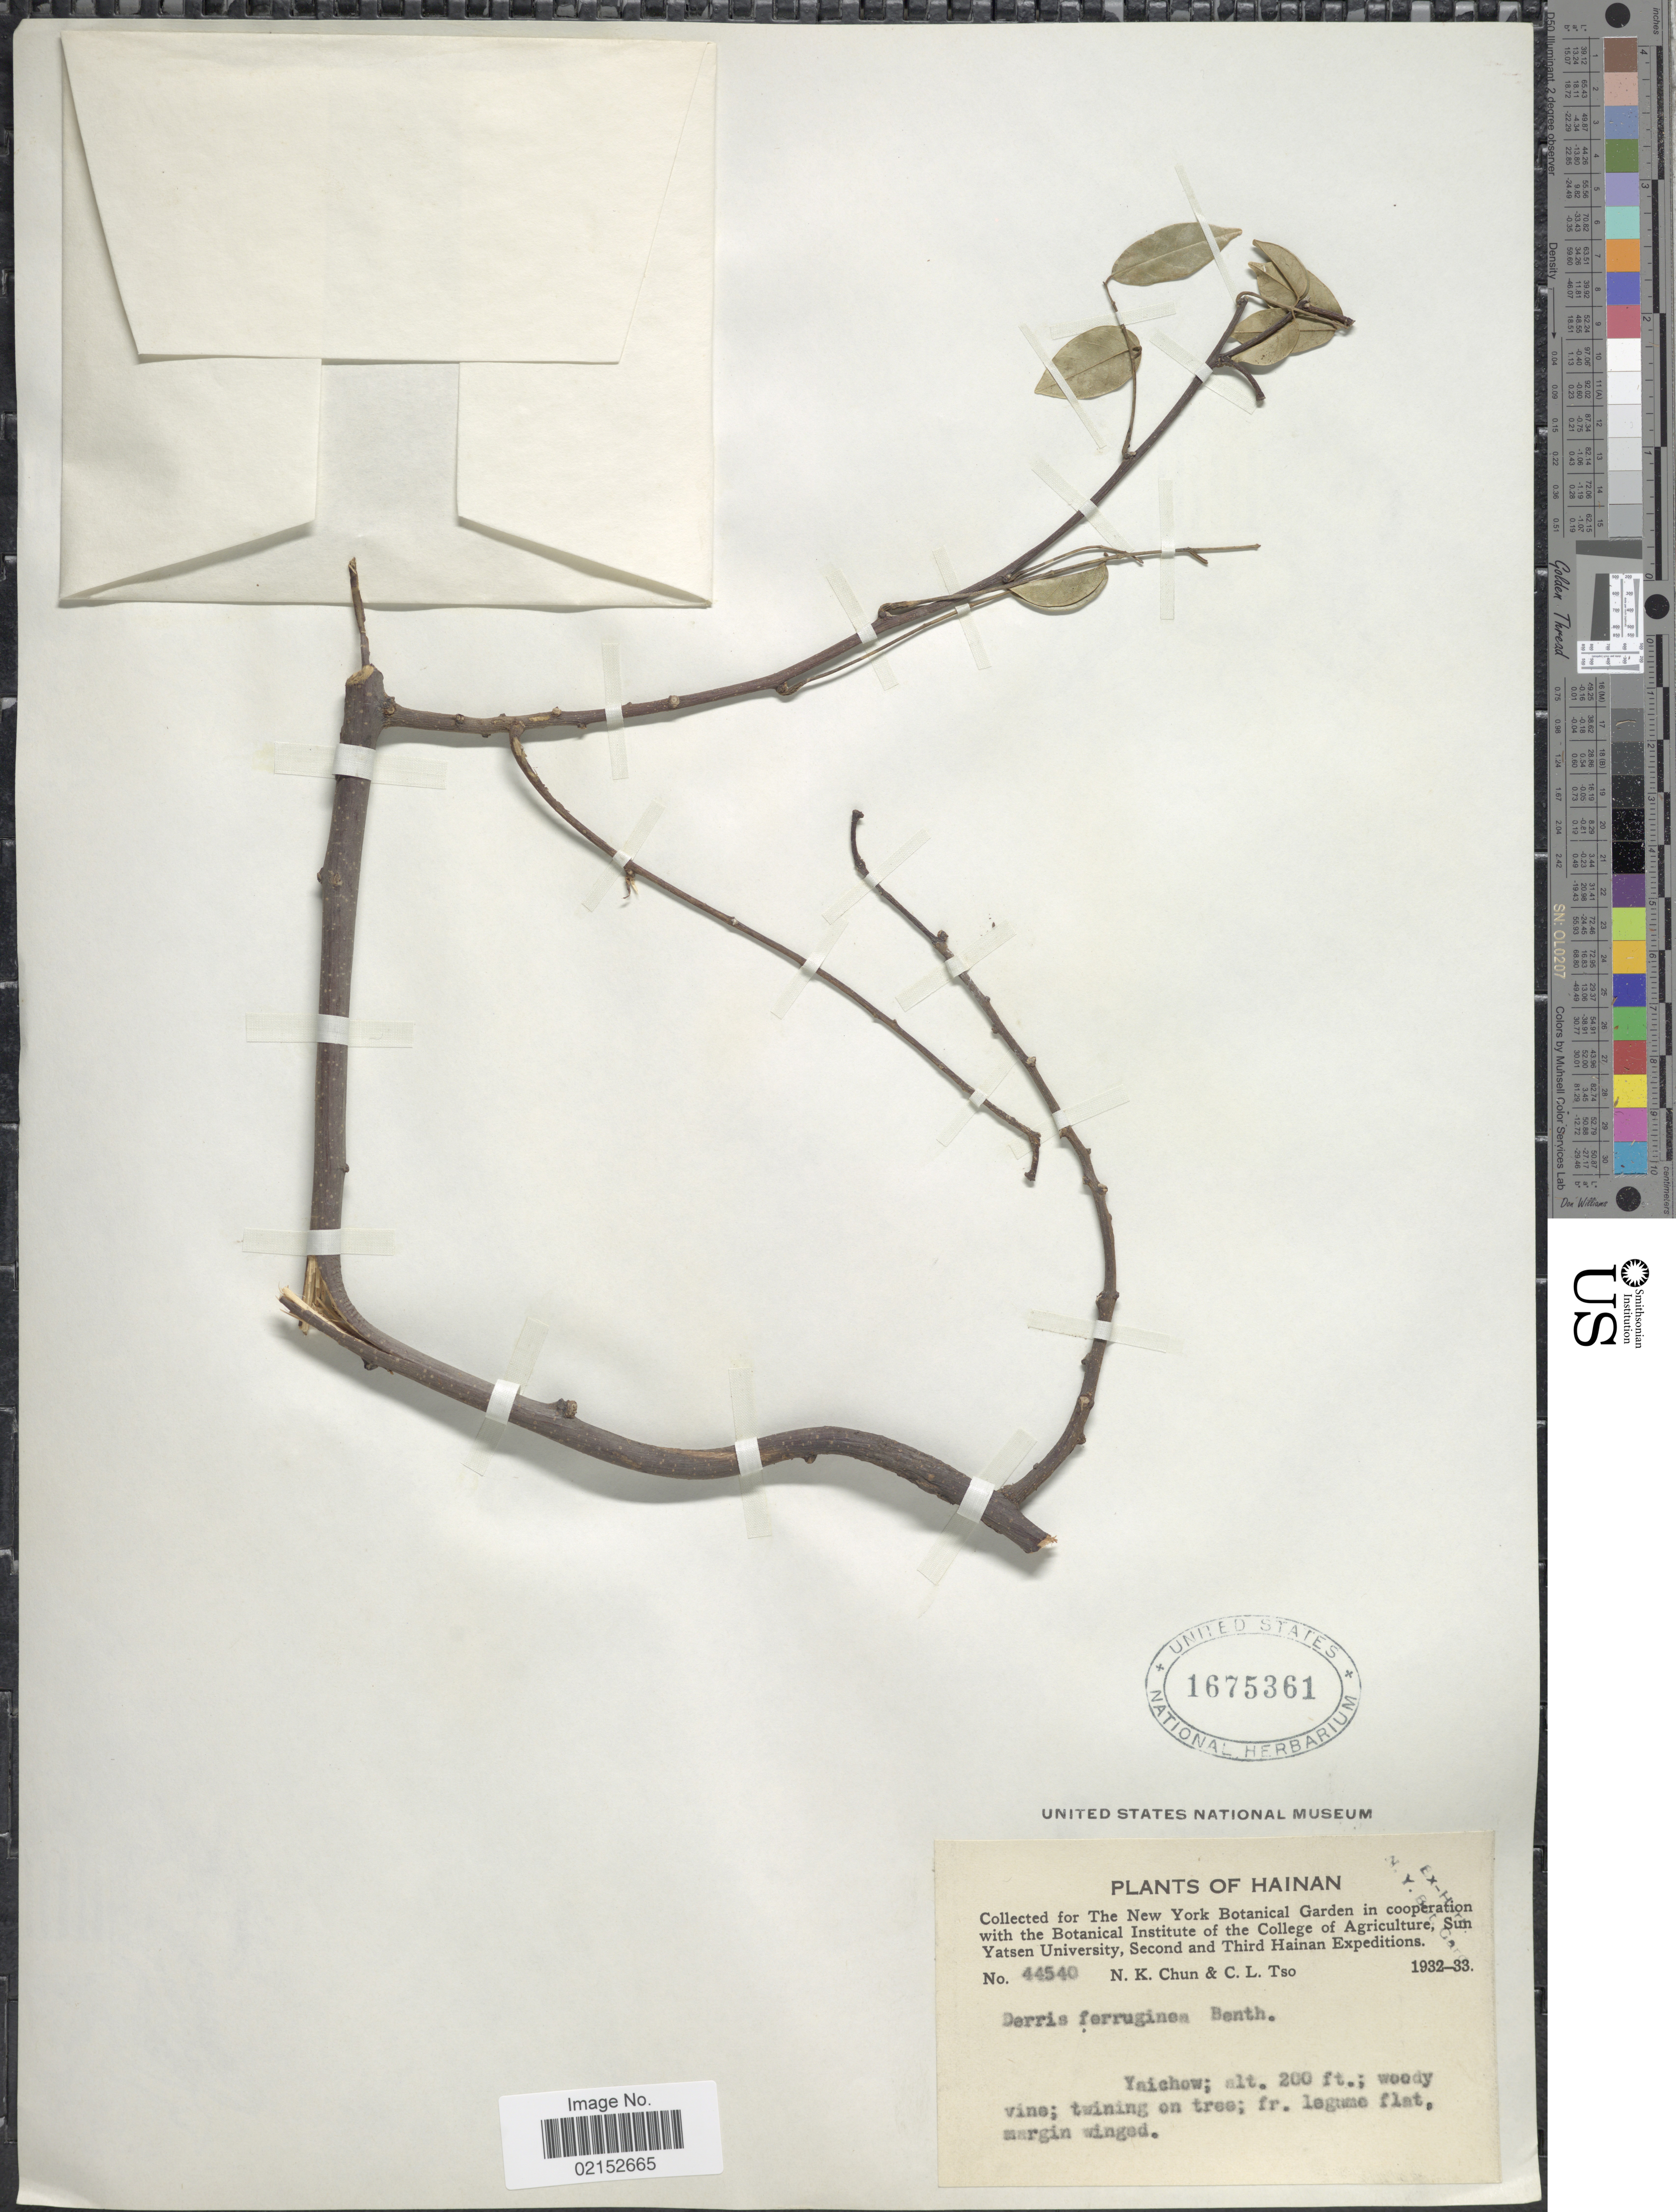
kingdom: Plantae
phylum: Tracheophyta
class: Magnoliopsida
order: Fabales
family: Fabaceae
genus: Derris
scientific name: Derris ferruginea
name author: (Roxb.) Benth.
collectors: C. Chun & C. Tso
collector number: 44540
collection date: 1932/1933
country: China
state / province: Hainan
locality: Yaichow. Hainan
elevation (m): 61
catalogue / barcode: US 1675361